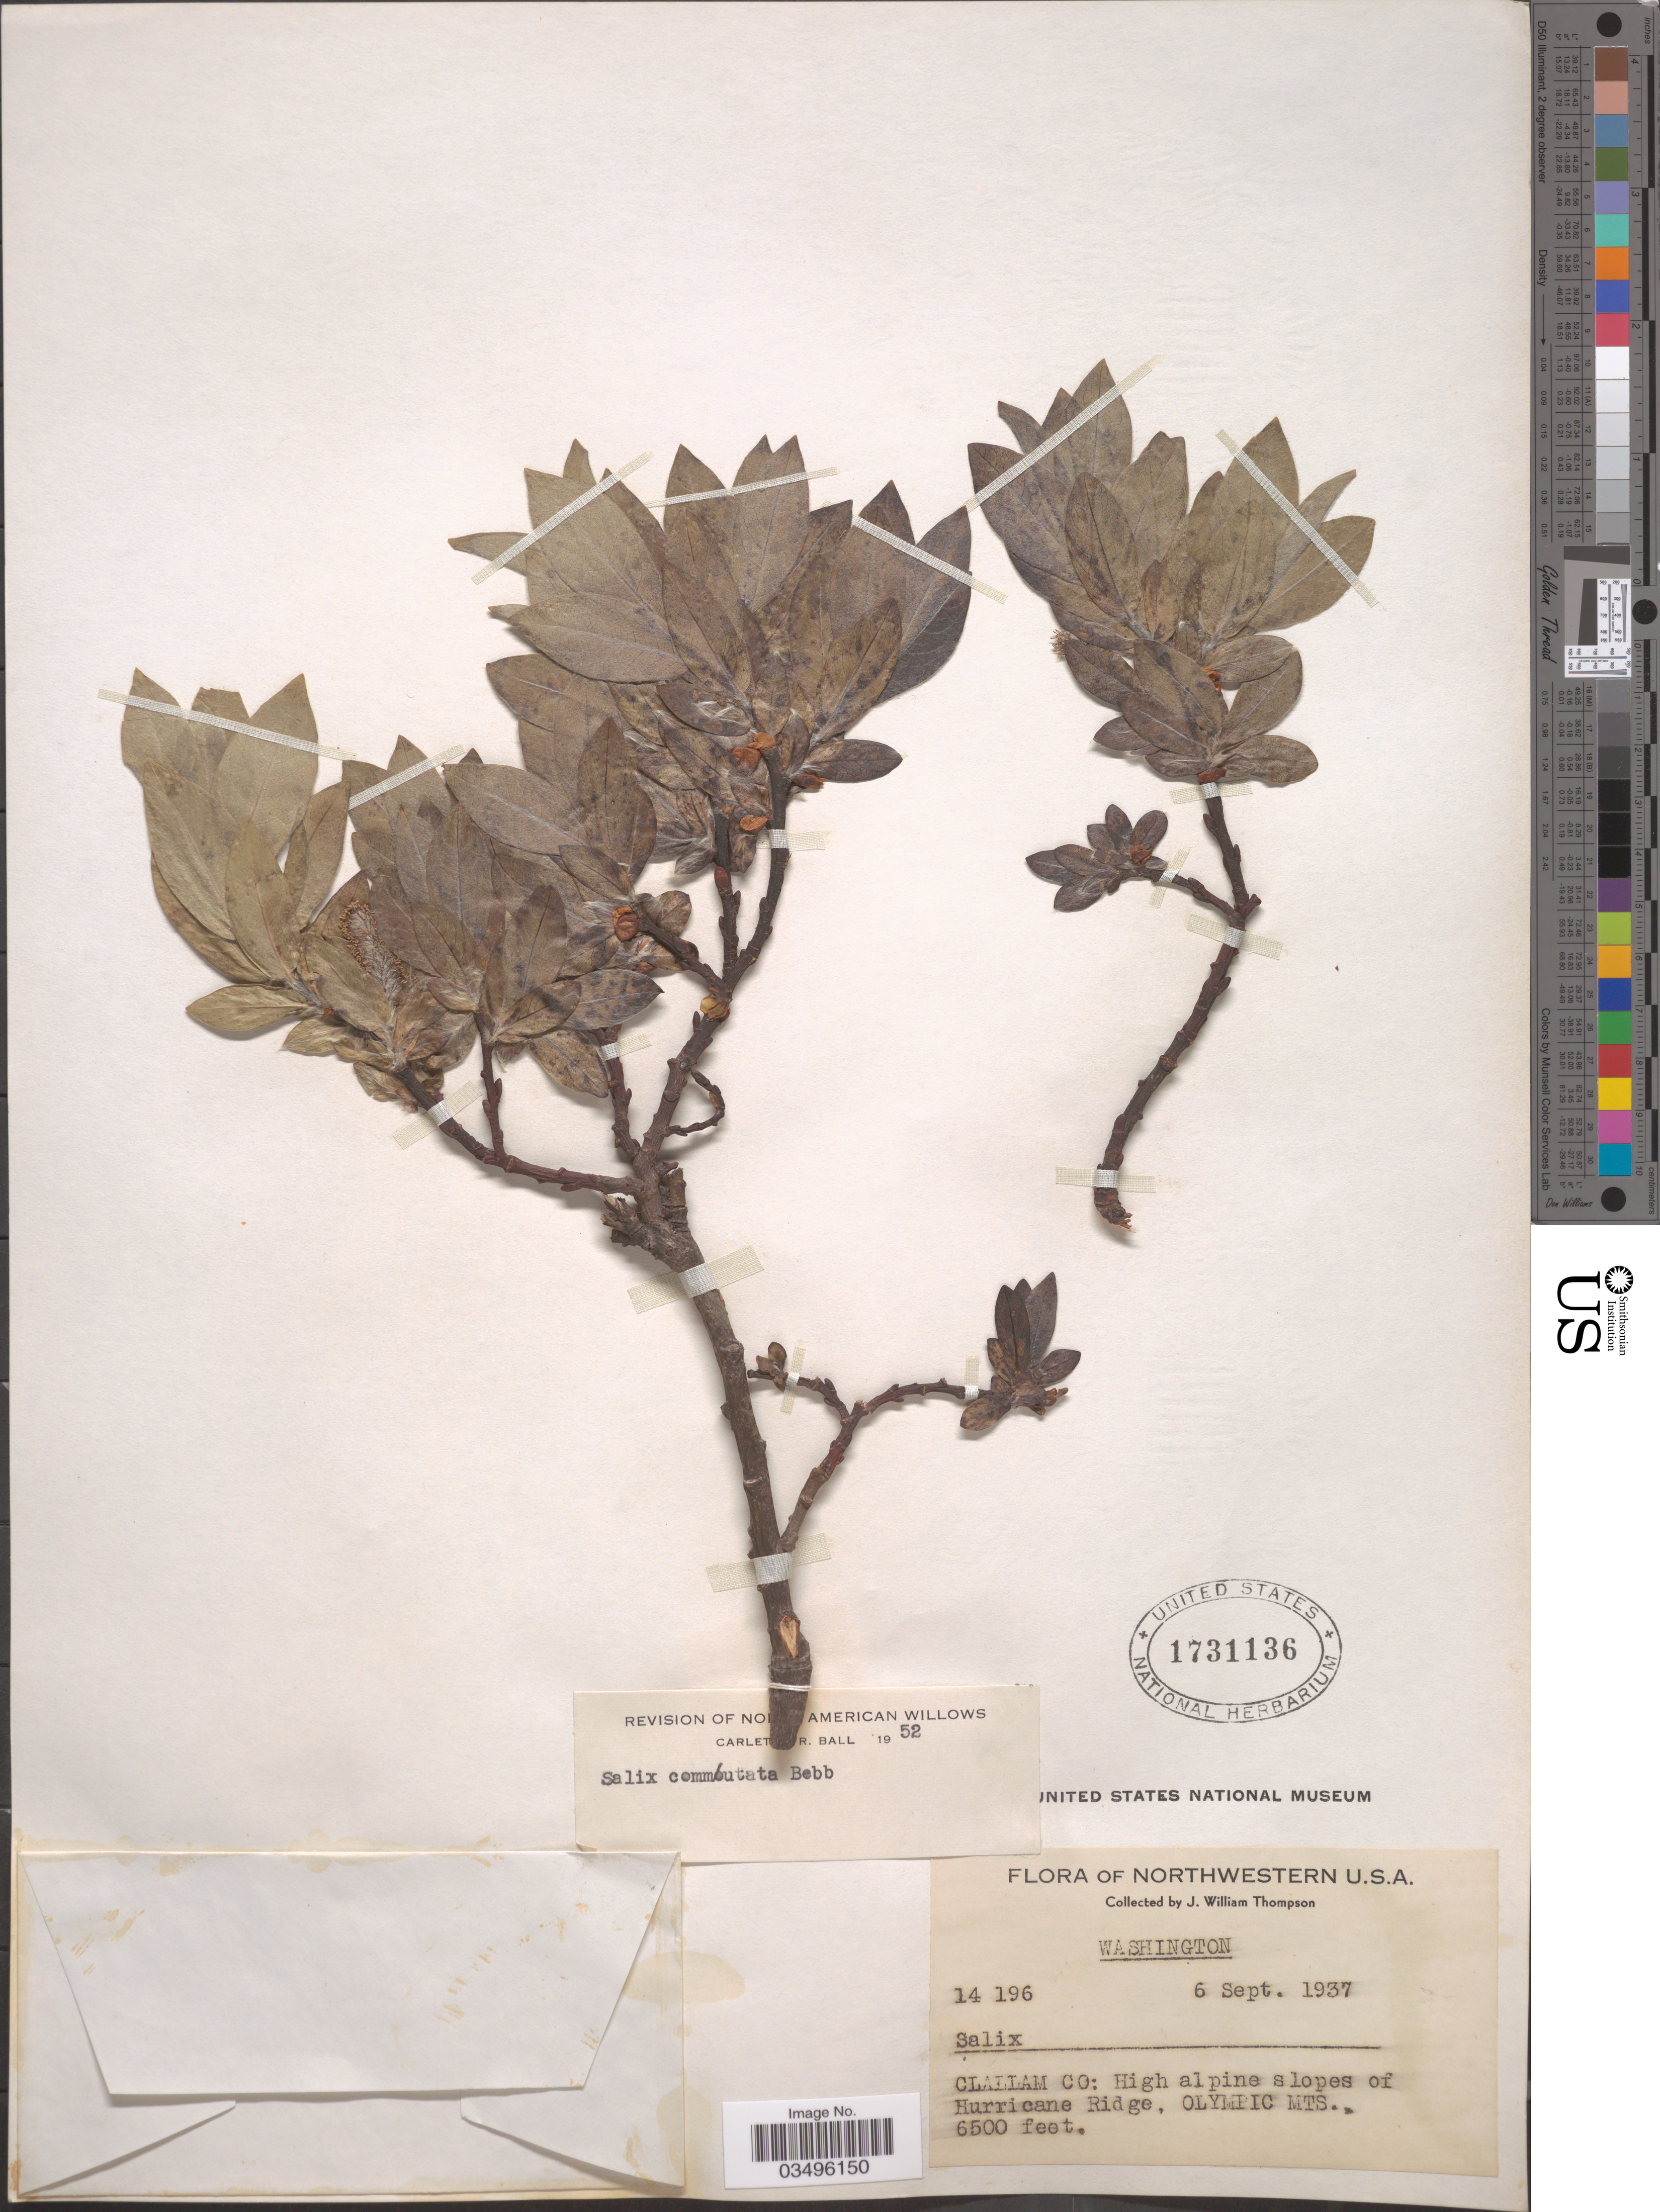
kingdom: Plantae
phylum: Tracheophyta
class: Magnoliopsida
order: Malpighiales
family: Salicaceae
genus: Salix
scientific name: Salix commutata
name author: Bebb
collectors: J. W. Thompson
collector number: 14196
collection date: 1937-09-06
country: United States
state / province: Washington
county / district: Clallam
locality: Northwestern U.S.A. Clallam Co: High alpine slopes of Hurricane Ridge, Olympic Mts.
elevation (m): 1981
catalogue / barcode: US 1731136